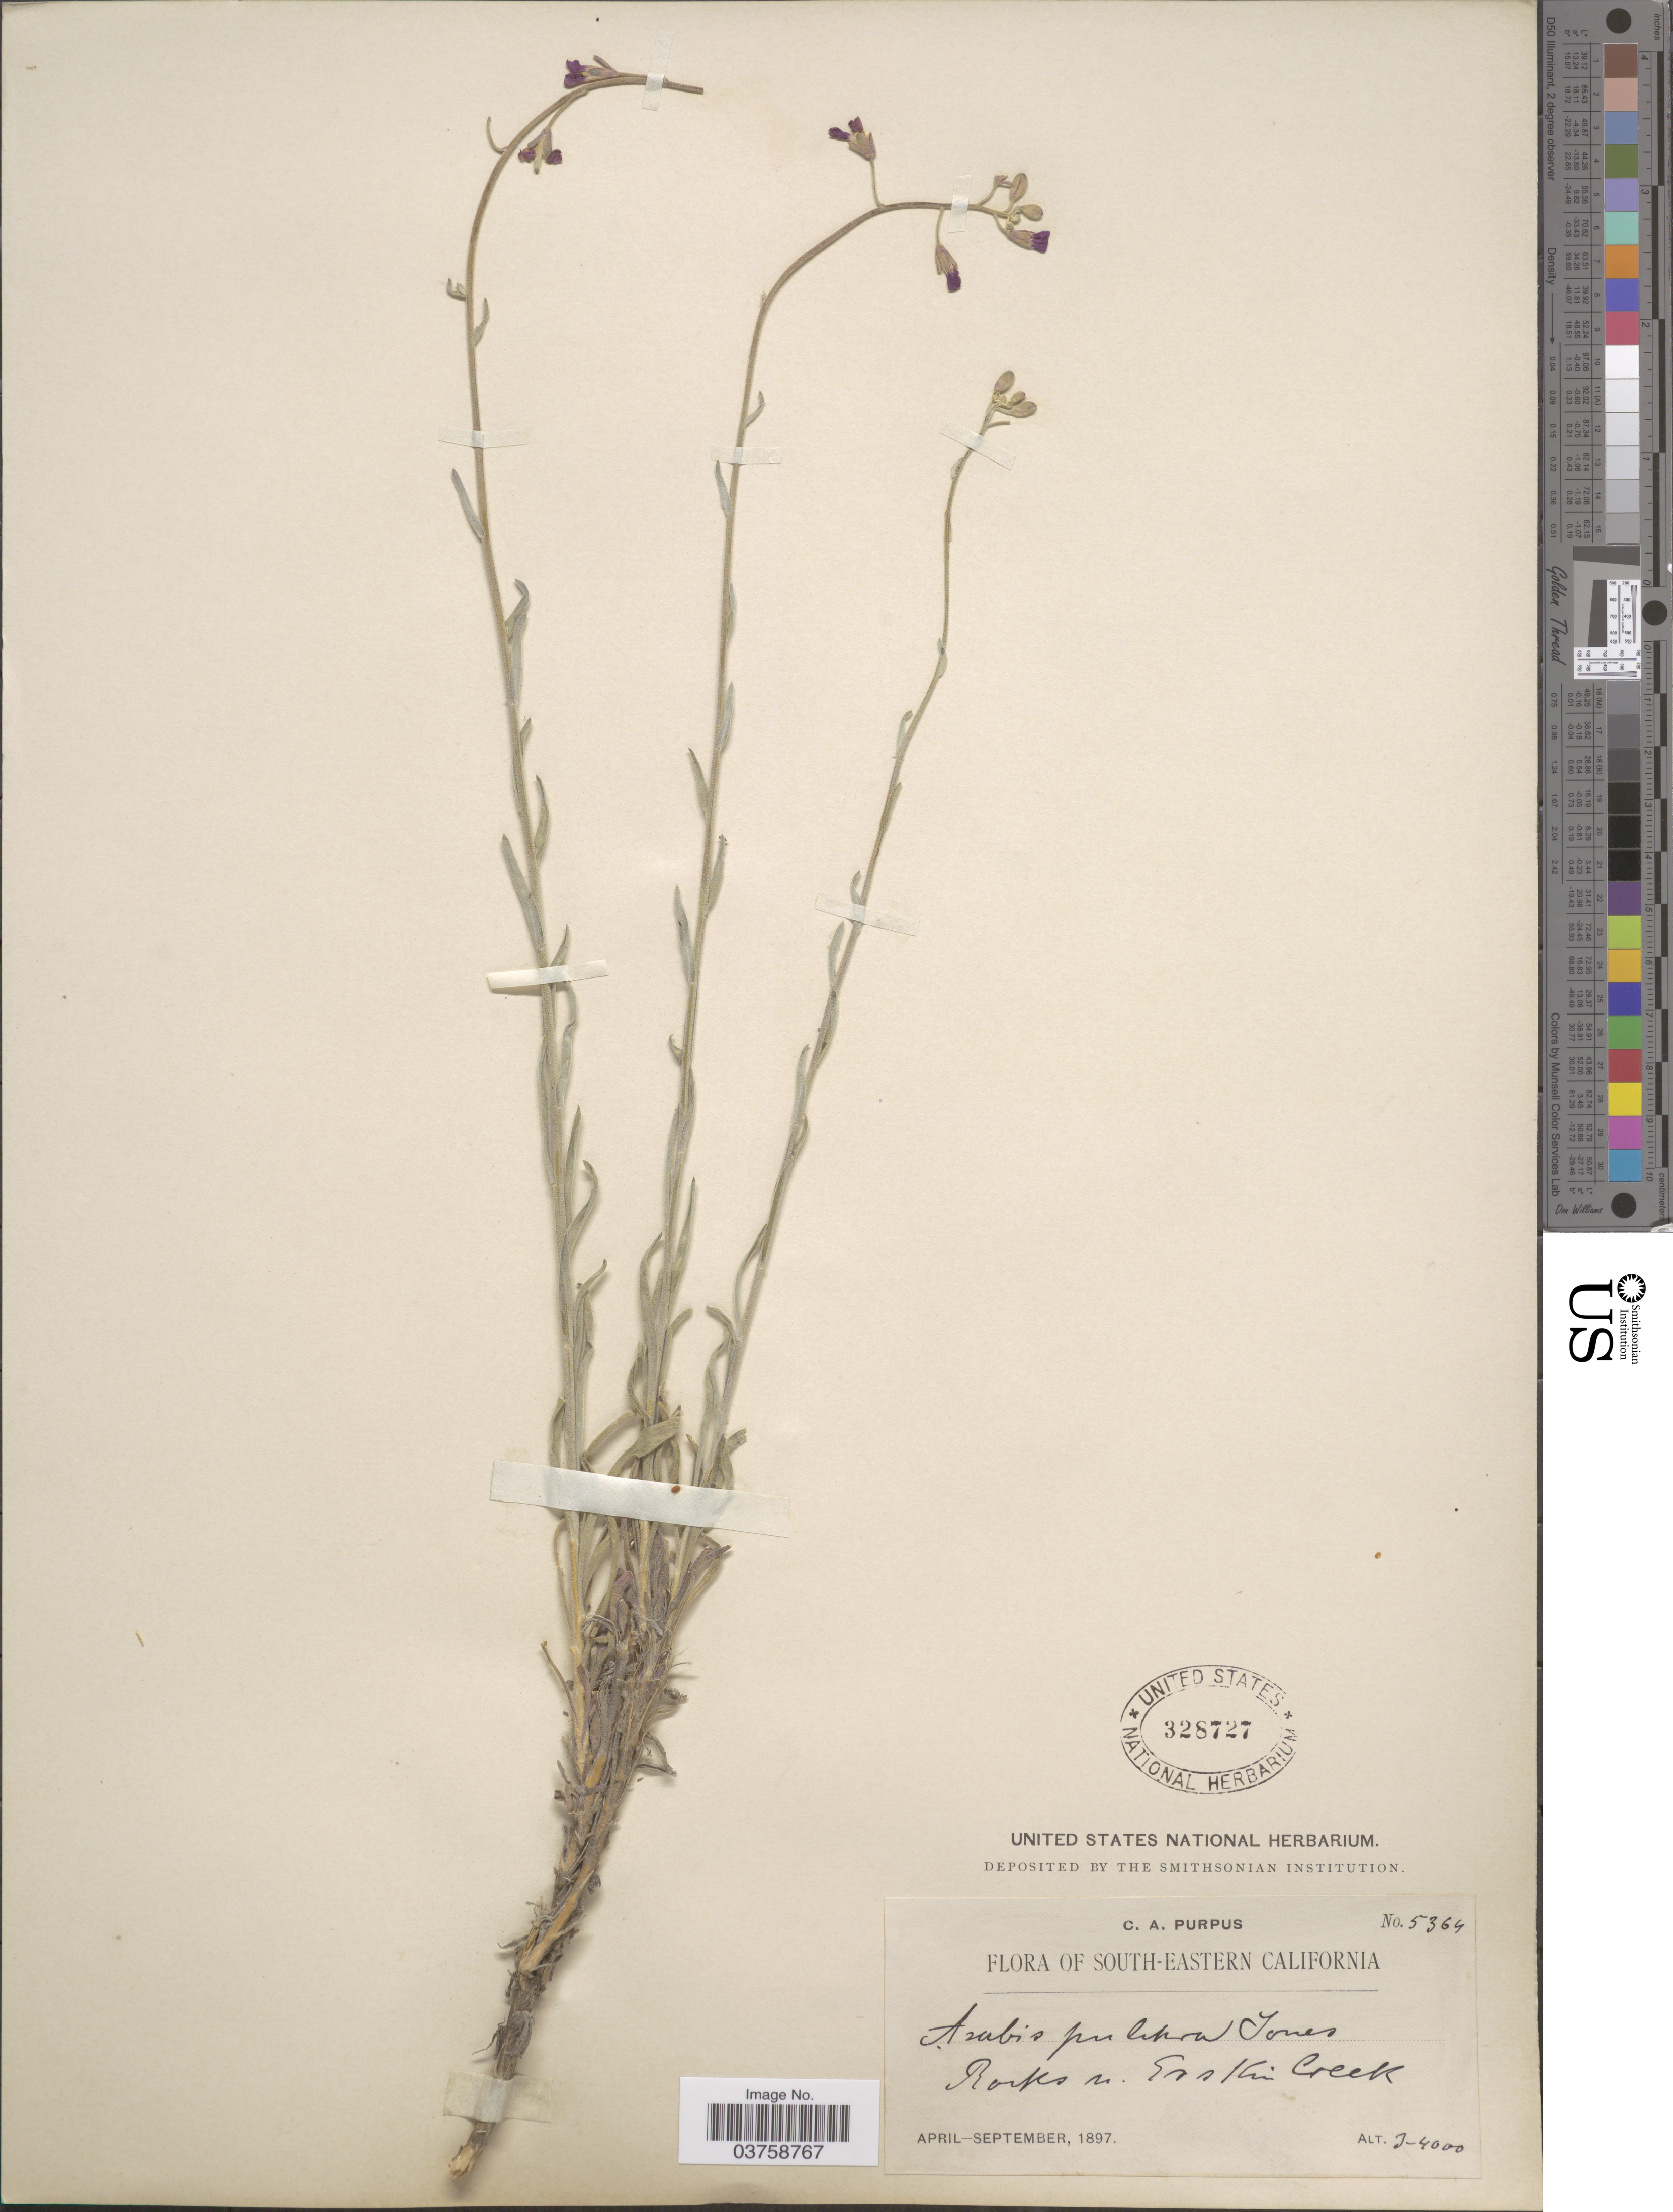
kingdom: Plantae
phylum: Tracheophyta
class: Magnoliopsida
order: Brassicales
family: Brassicaceae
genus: Arabis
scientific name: Arabis pulchra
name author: M.E. Jones ex S. Watson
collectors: C. A. Purpus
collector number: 5364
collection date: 1897-04/1897-09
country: United States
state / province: California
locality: South-Eastern California. Rocks n. Erskin Creek.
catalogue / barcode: US 328727